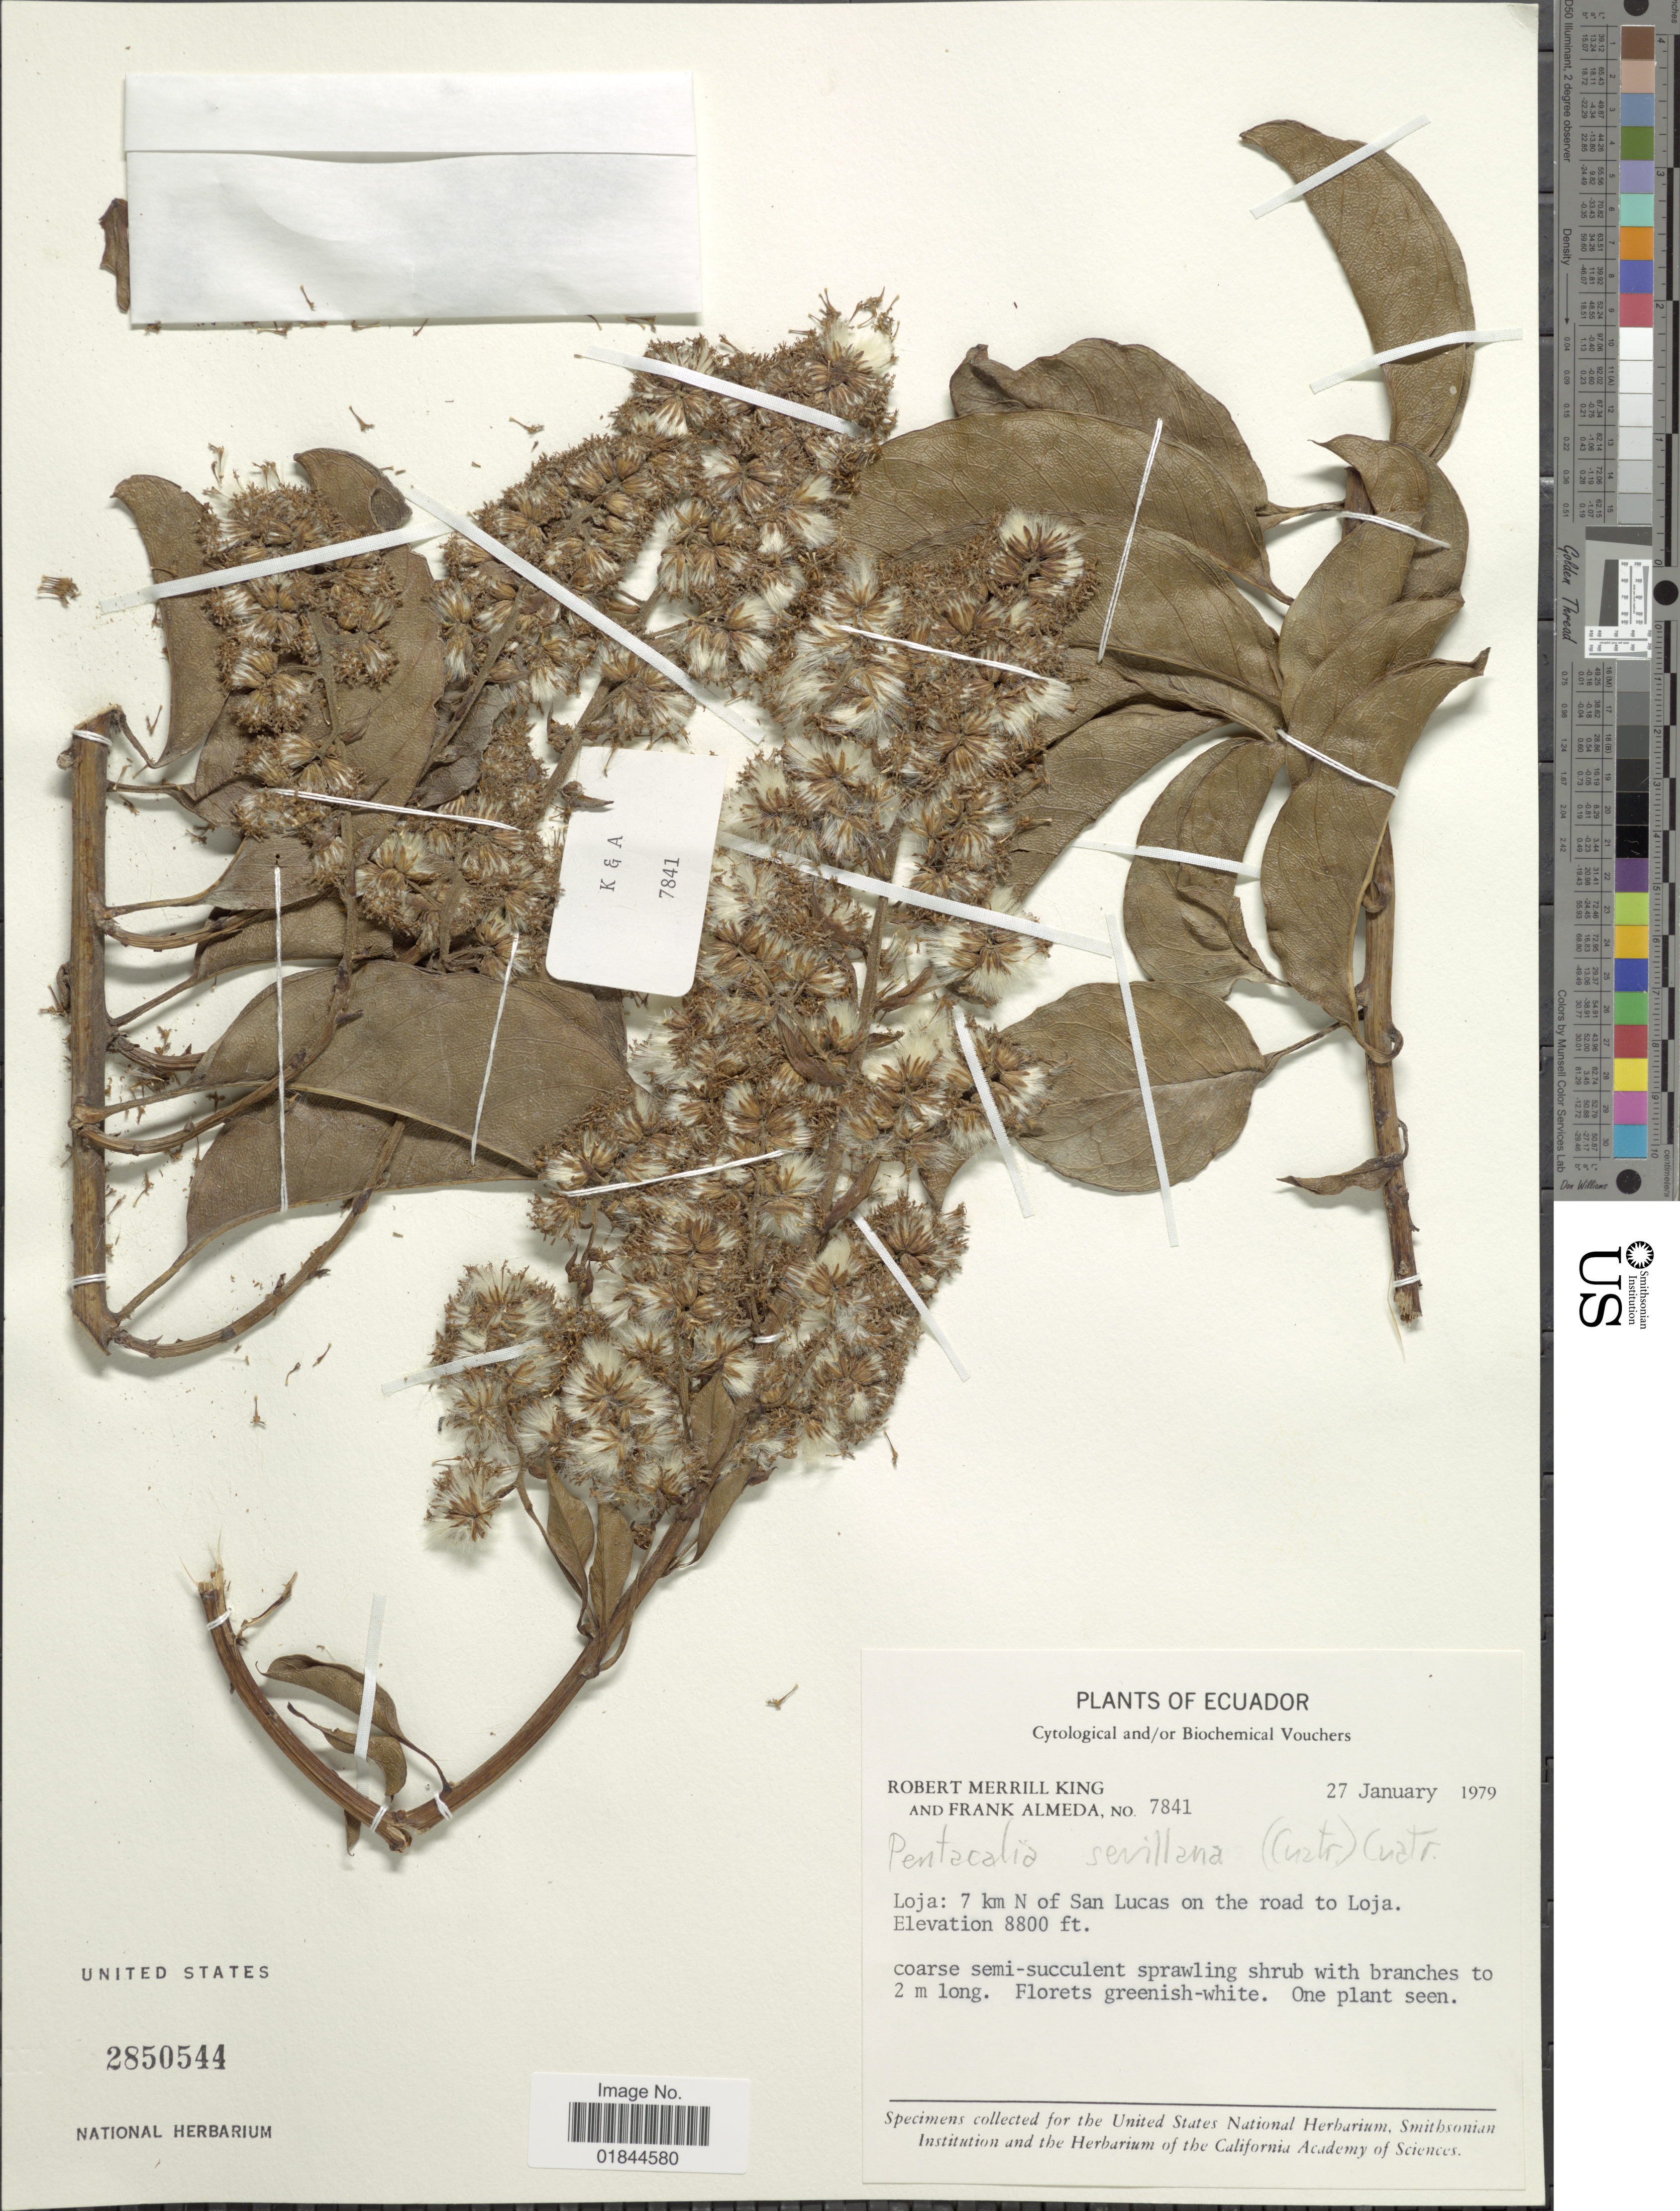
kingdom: Plantae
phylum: Tracheophyta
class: Magnoliopsida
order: Asterales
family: Asteraceae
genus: Pentacalia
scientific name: Pentacalia sevillana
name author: (Cuatrec.) Cuatrec.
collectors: R. M. King & F. Almeda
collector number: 7841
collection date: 1979-01-27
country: Ecuador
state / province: Loja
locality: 7 km N of San Lucas on the road to Loja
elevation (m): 2682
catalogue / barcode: US 2850544